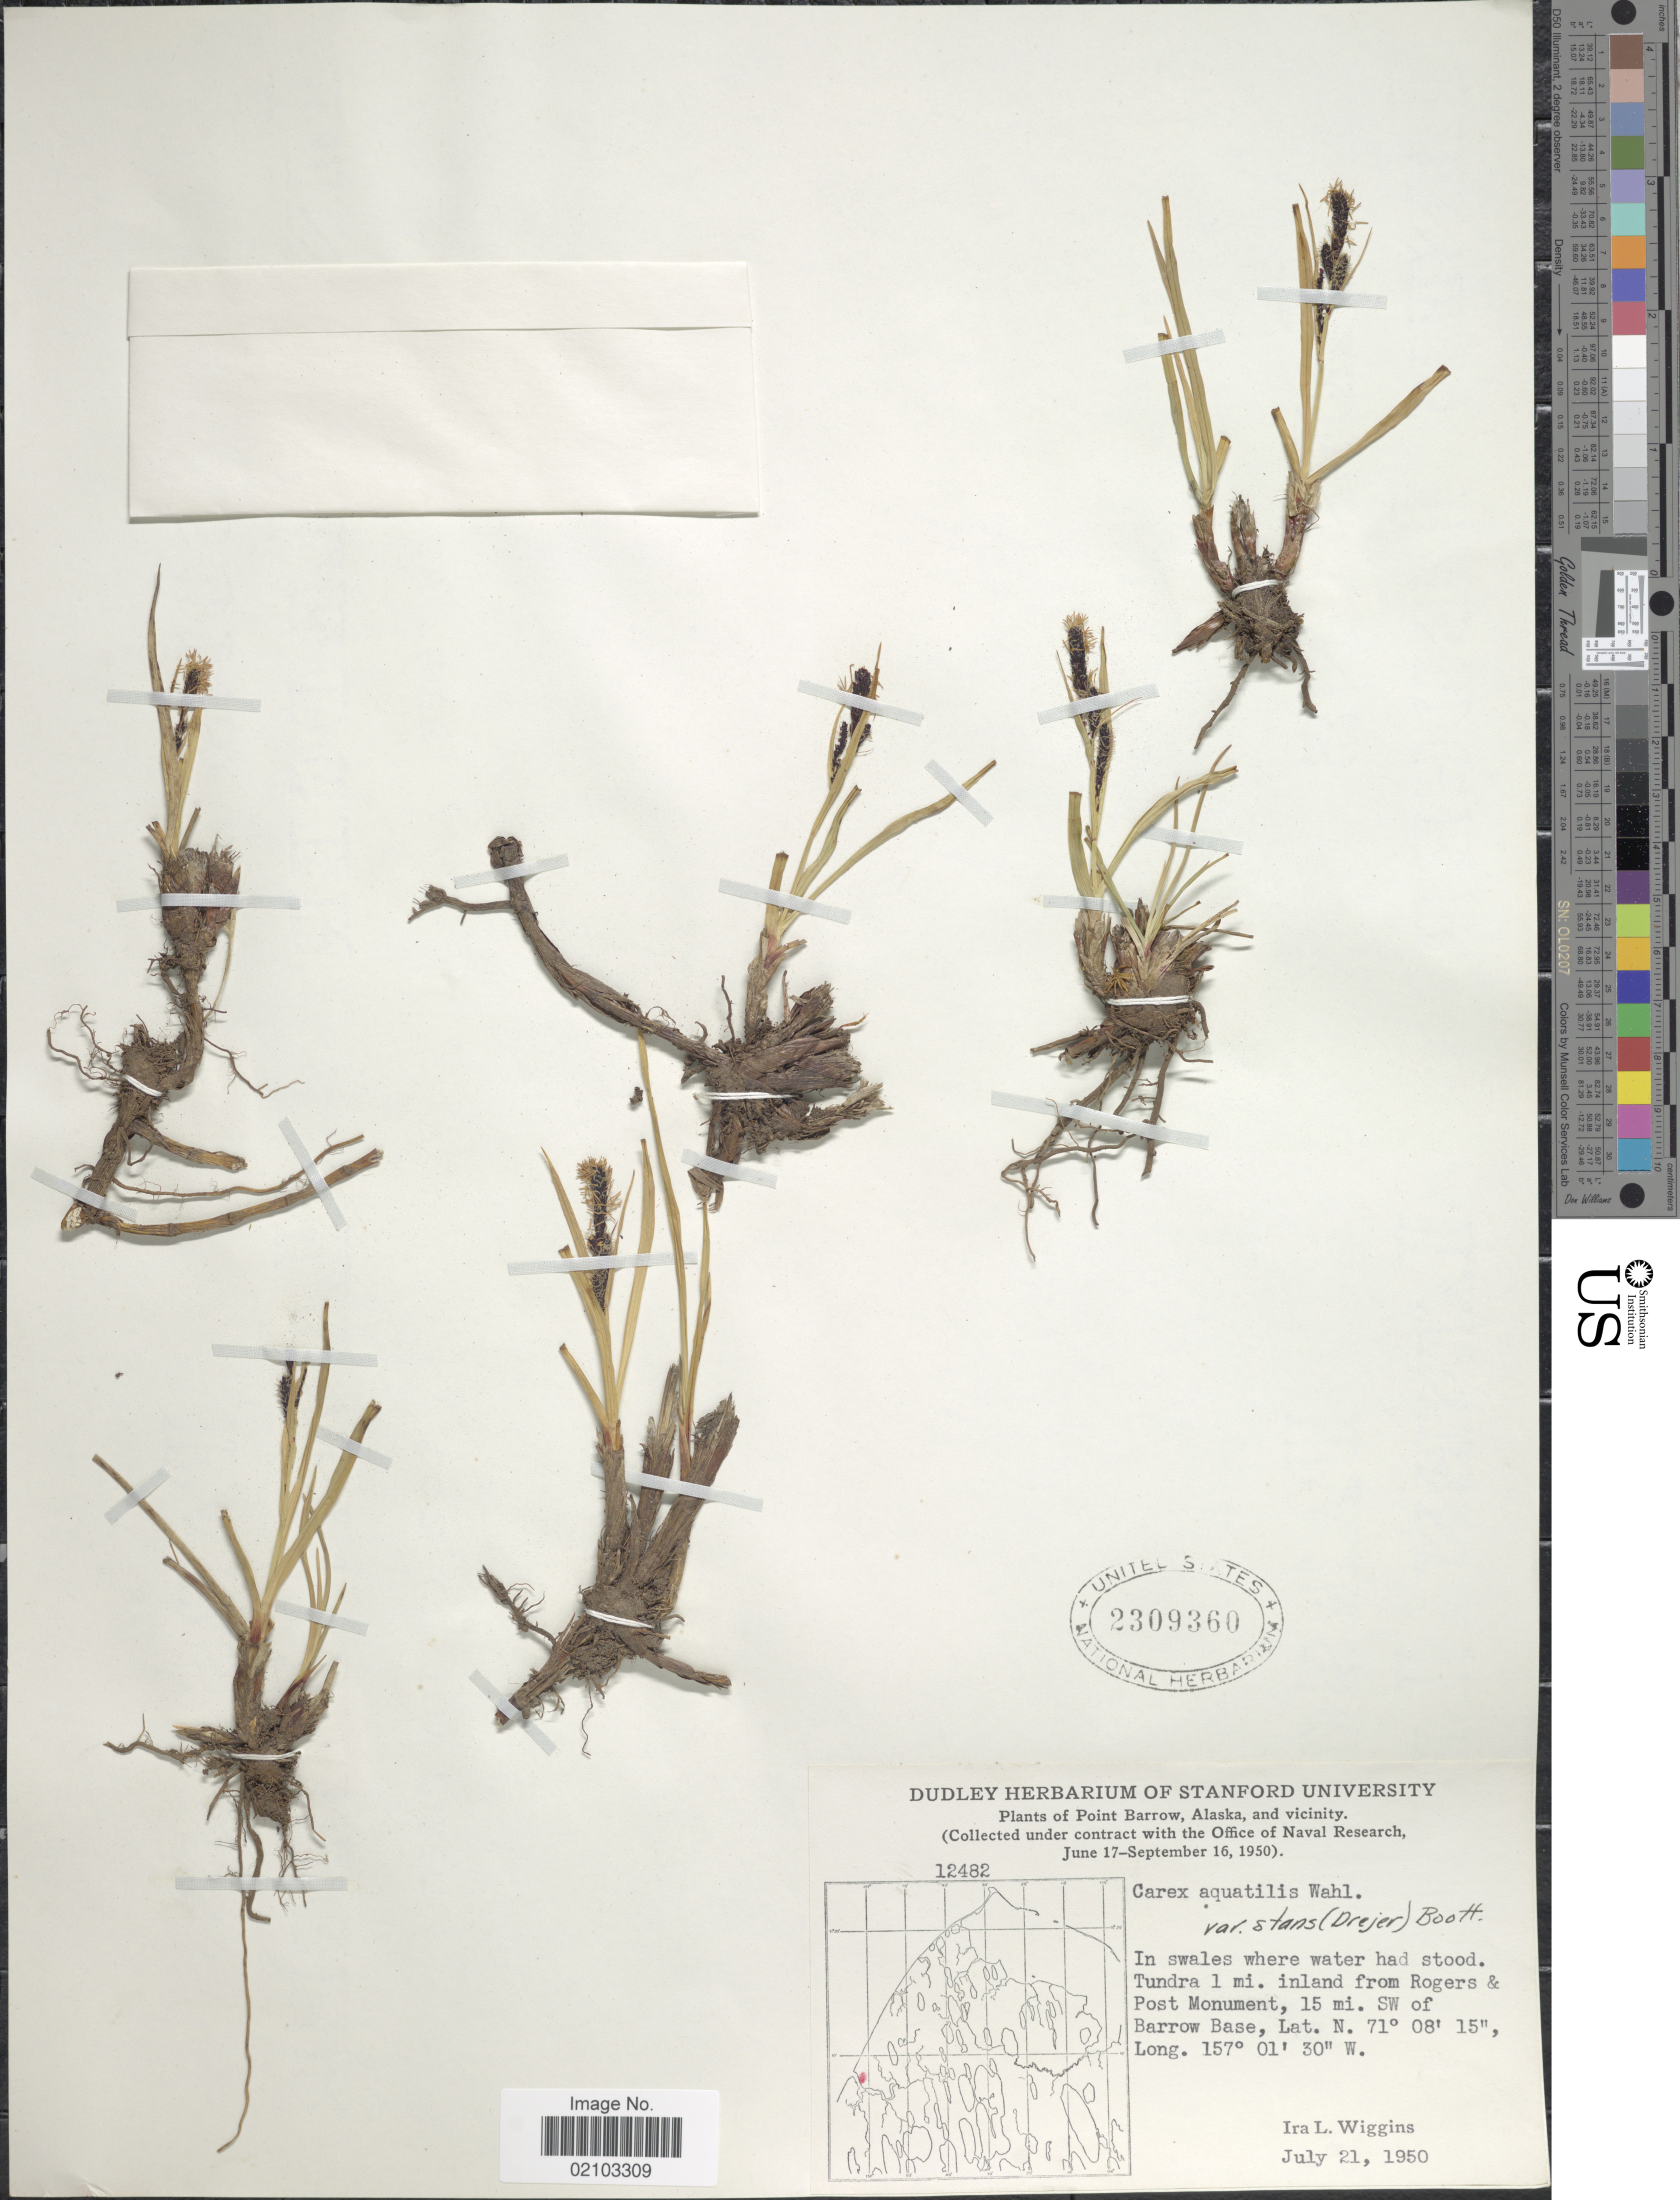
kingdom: Plantae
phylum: Tracheophyta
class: Liliopsida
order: Poales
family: Cyperaceae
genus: Carex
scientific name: Carex aquatilis var. minor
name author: Boott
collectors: I. L. Wiggins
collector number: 12482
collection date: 1950-07-21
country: United States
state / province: Alaska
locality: Point Barrow, Alaska, and vicinity. 1 mi. inland from Rogers & Post Monument, 15 mi. SW of Barrow Base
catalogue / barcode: US 2309360